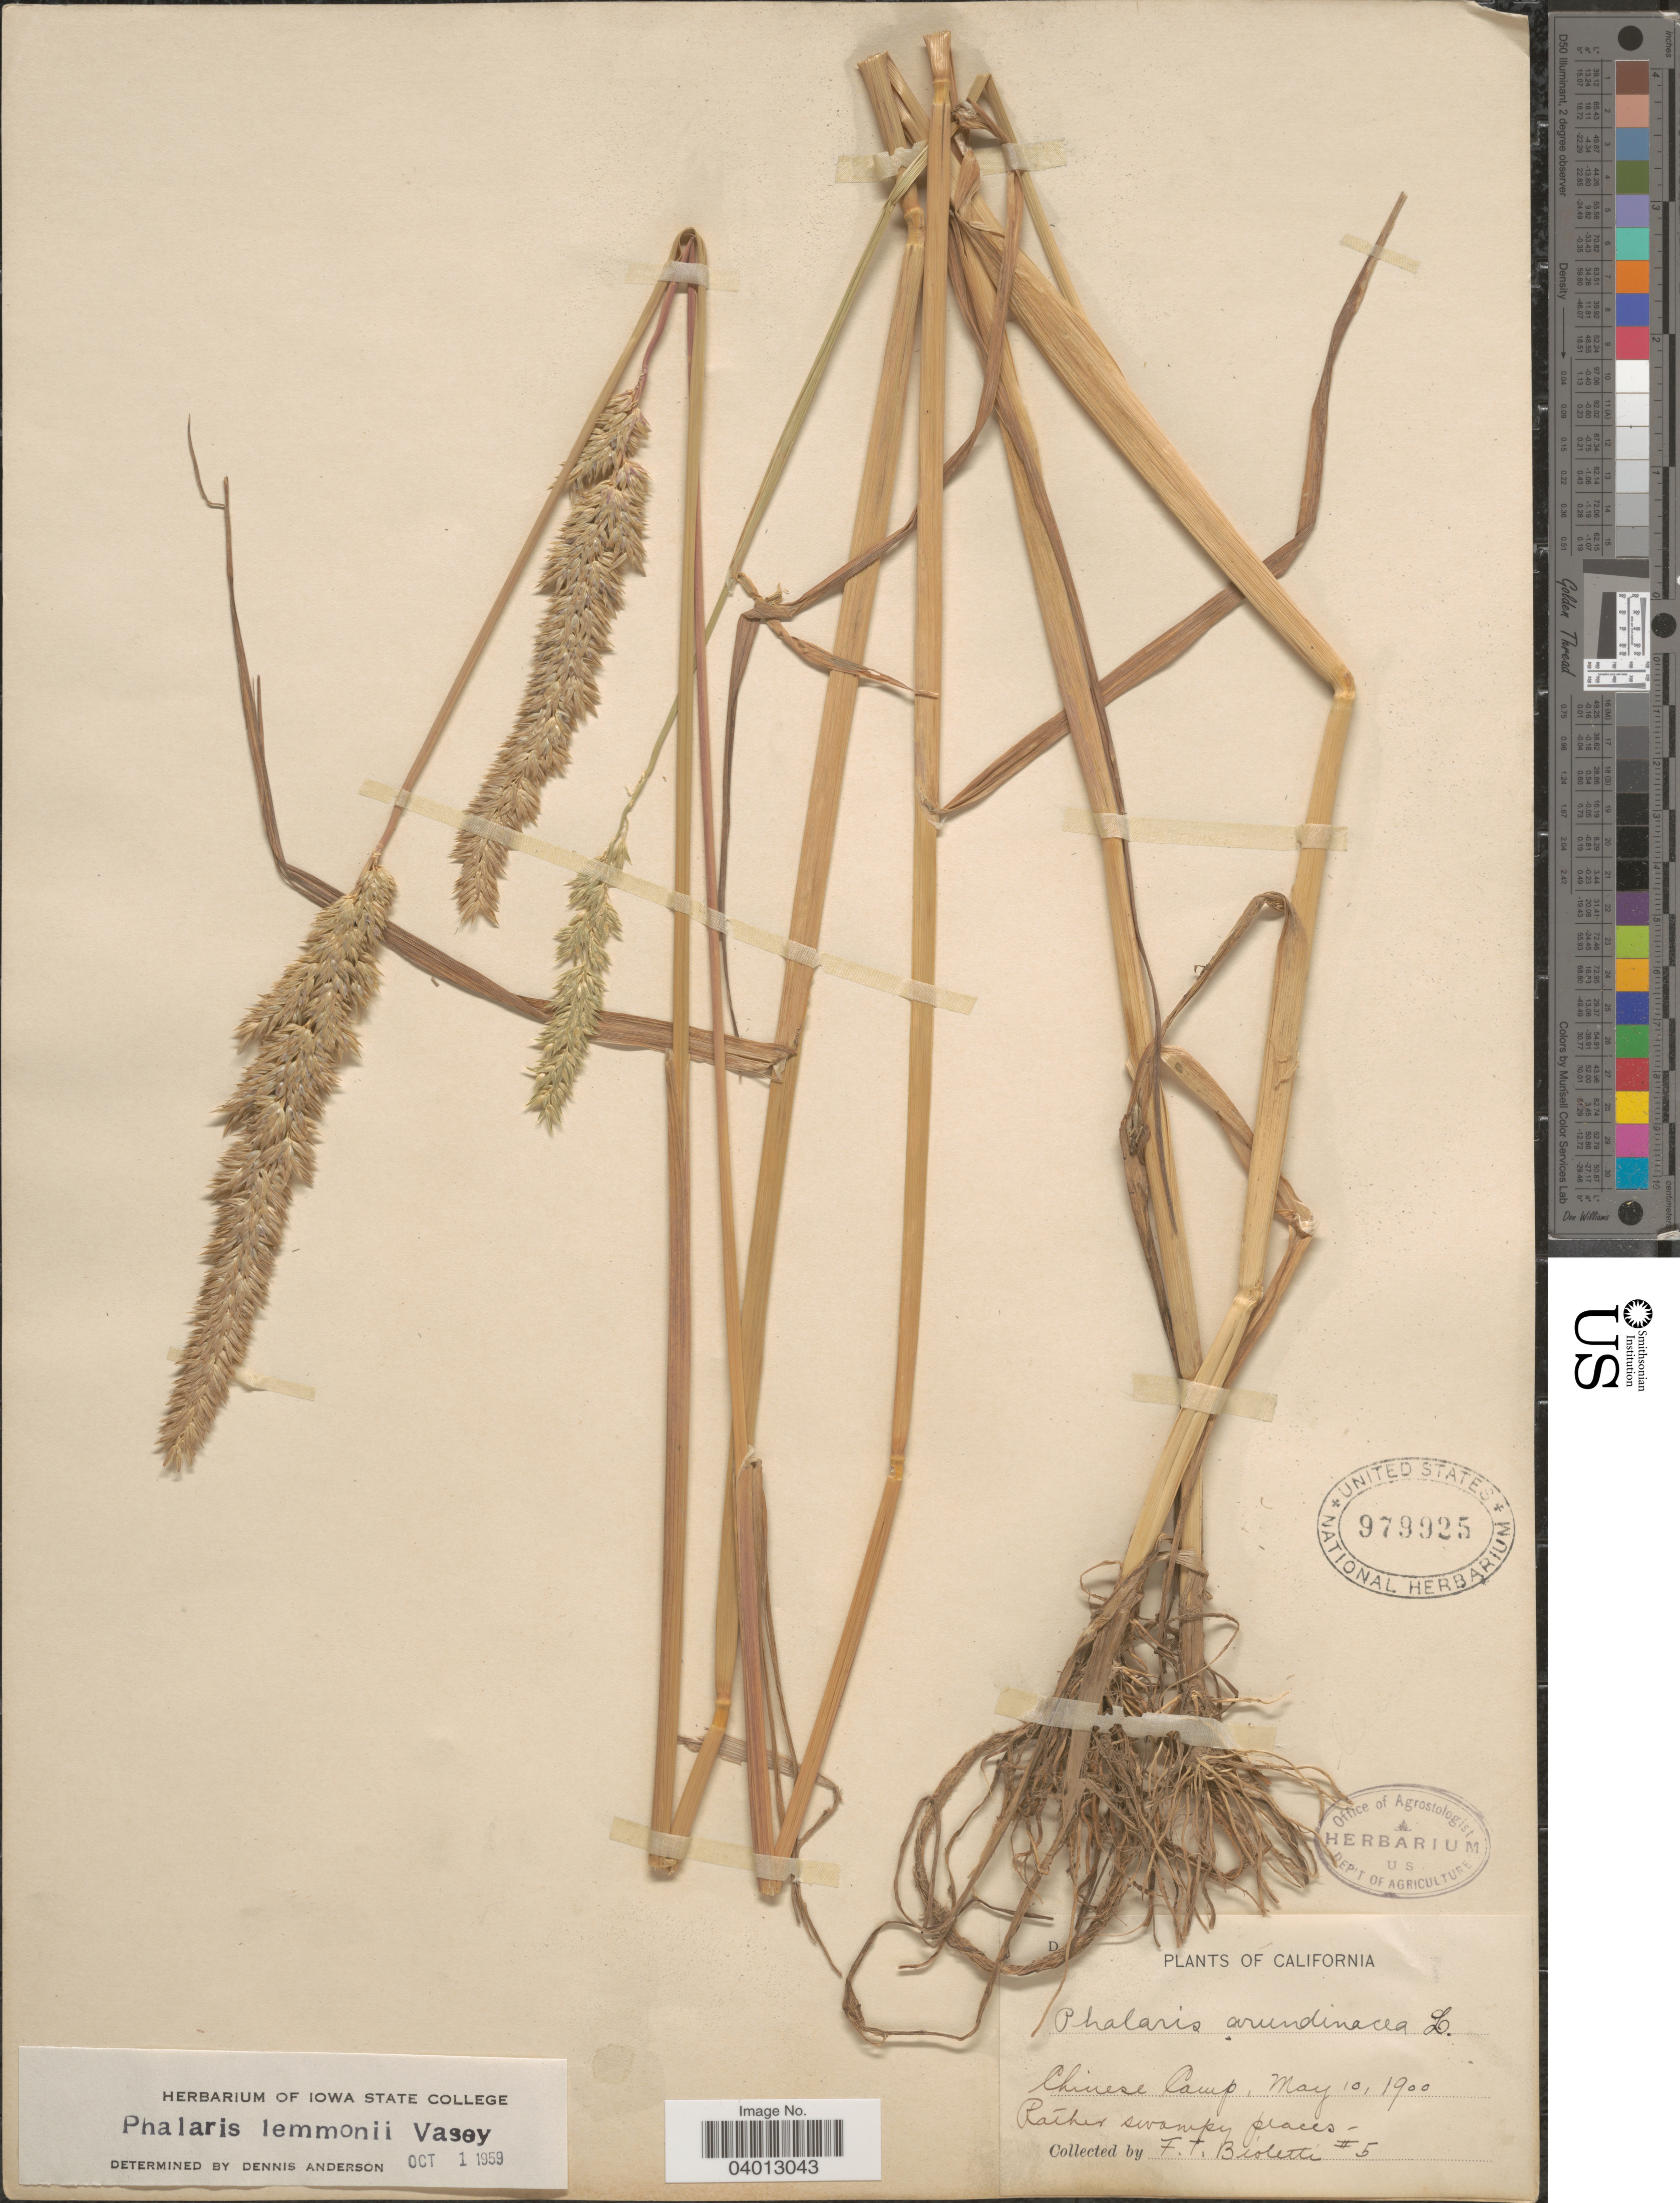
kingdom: Plantae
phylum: Tracheophyta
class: Liliopsida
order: Poales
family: Poaceae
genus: Phalaris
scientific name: Phalaris lemmonii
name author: Vasey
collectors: F. T. Bioletti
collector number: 5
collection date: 1900-05-10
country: United States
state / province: California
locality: Chinese Camp.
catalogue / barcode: US 979925